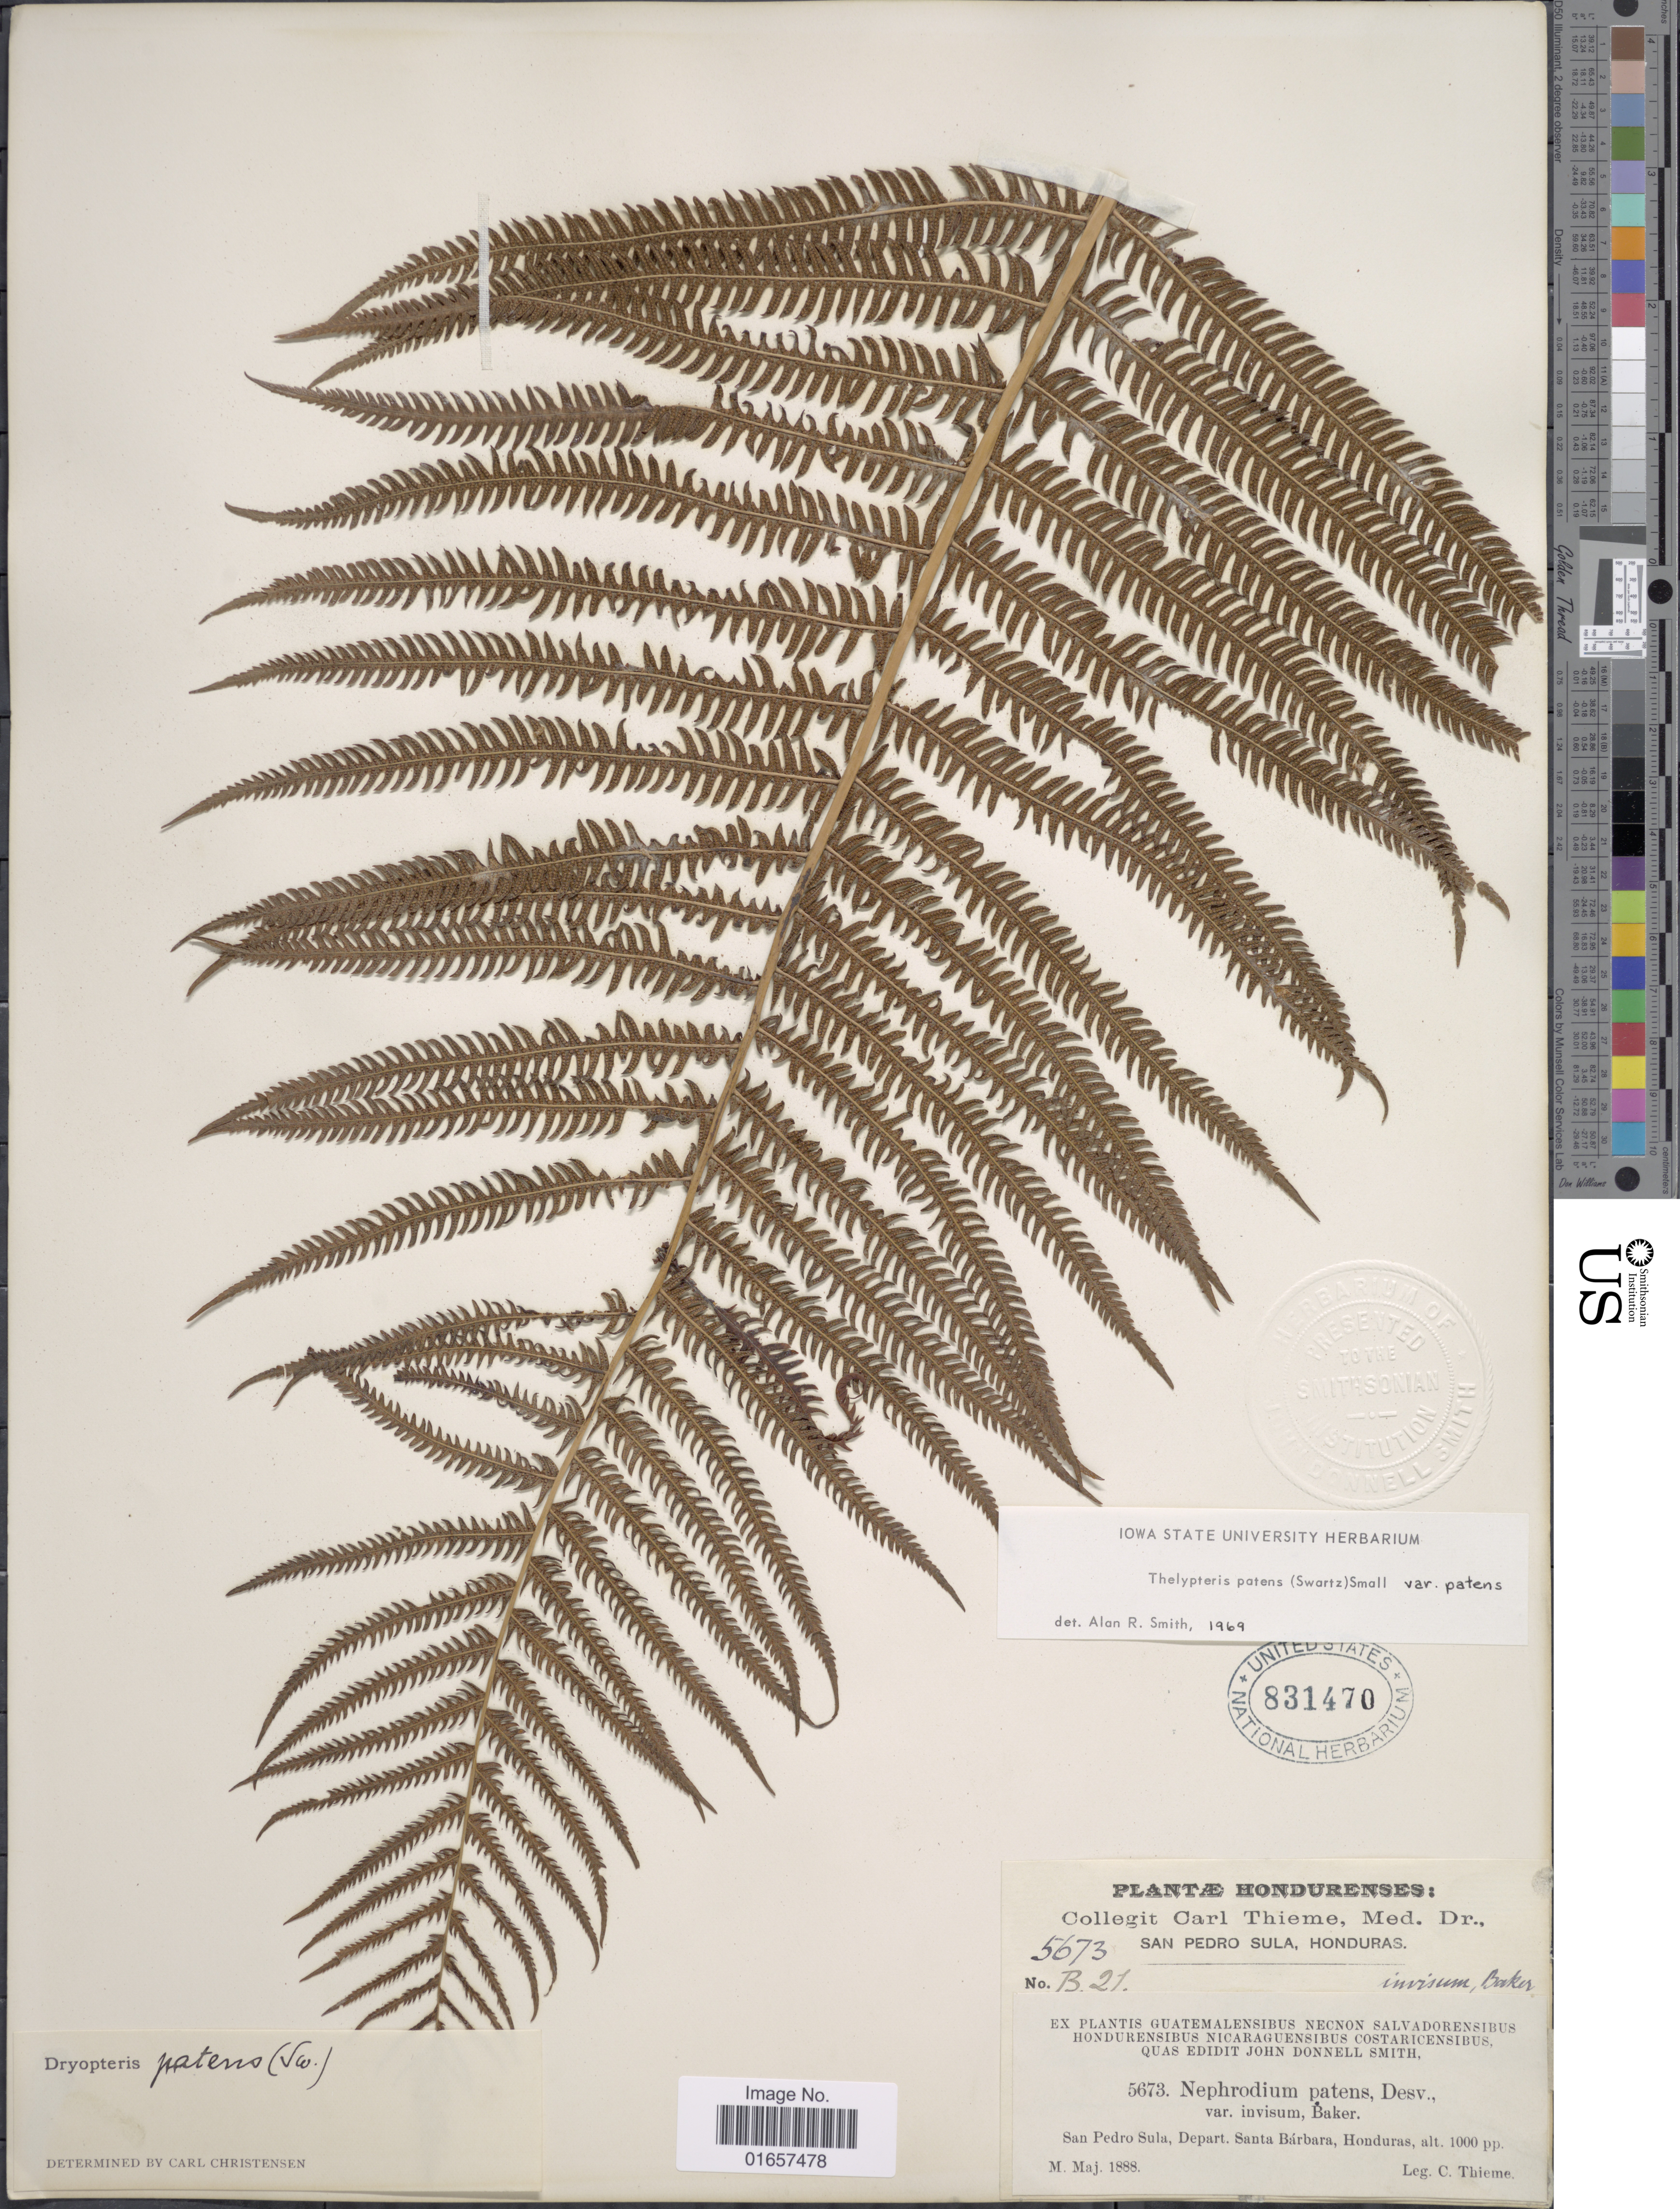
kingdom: Plantae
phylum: Tracheophyta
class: Polypodiopsida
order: Polypodiales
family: Thelypteridaceae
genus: Christella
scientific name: Christella patens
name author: (Sw.) Holttum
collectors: C. Thieme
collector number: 5673/B21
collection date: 1888-05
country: Honduras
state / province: Santa Bárbara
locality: Hondurenses, San Pedro Sula, Honduras, Depart. Santa Bárbara.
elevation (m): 305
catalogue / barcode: US 831470